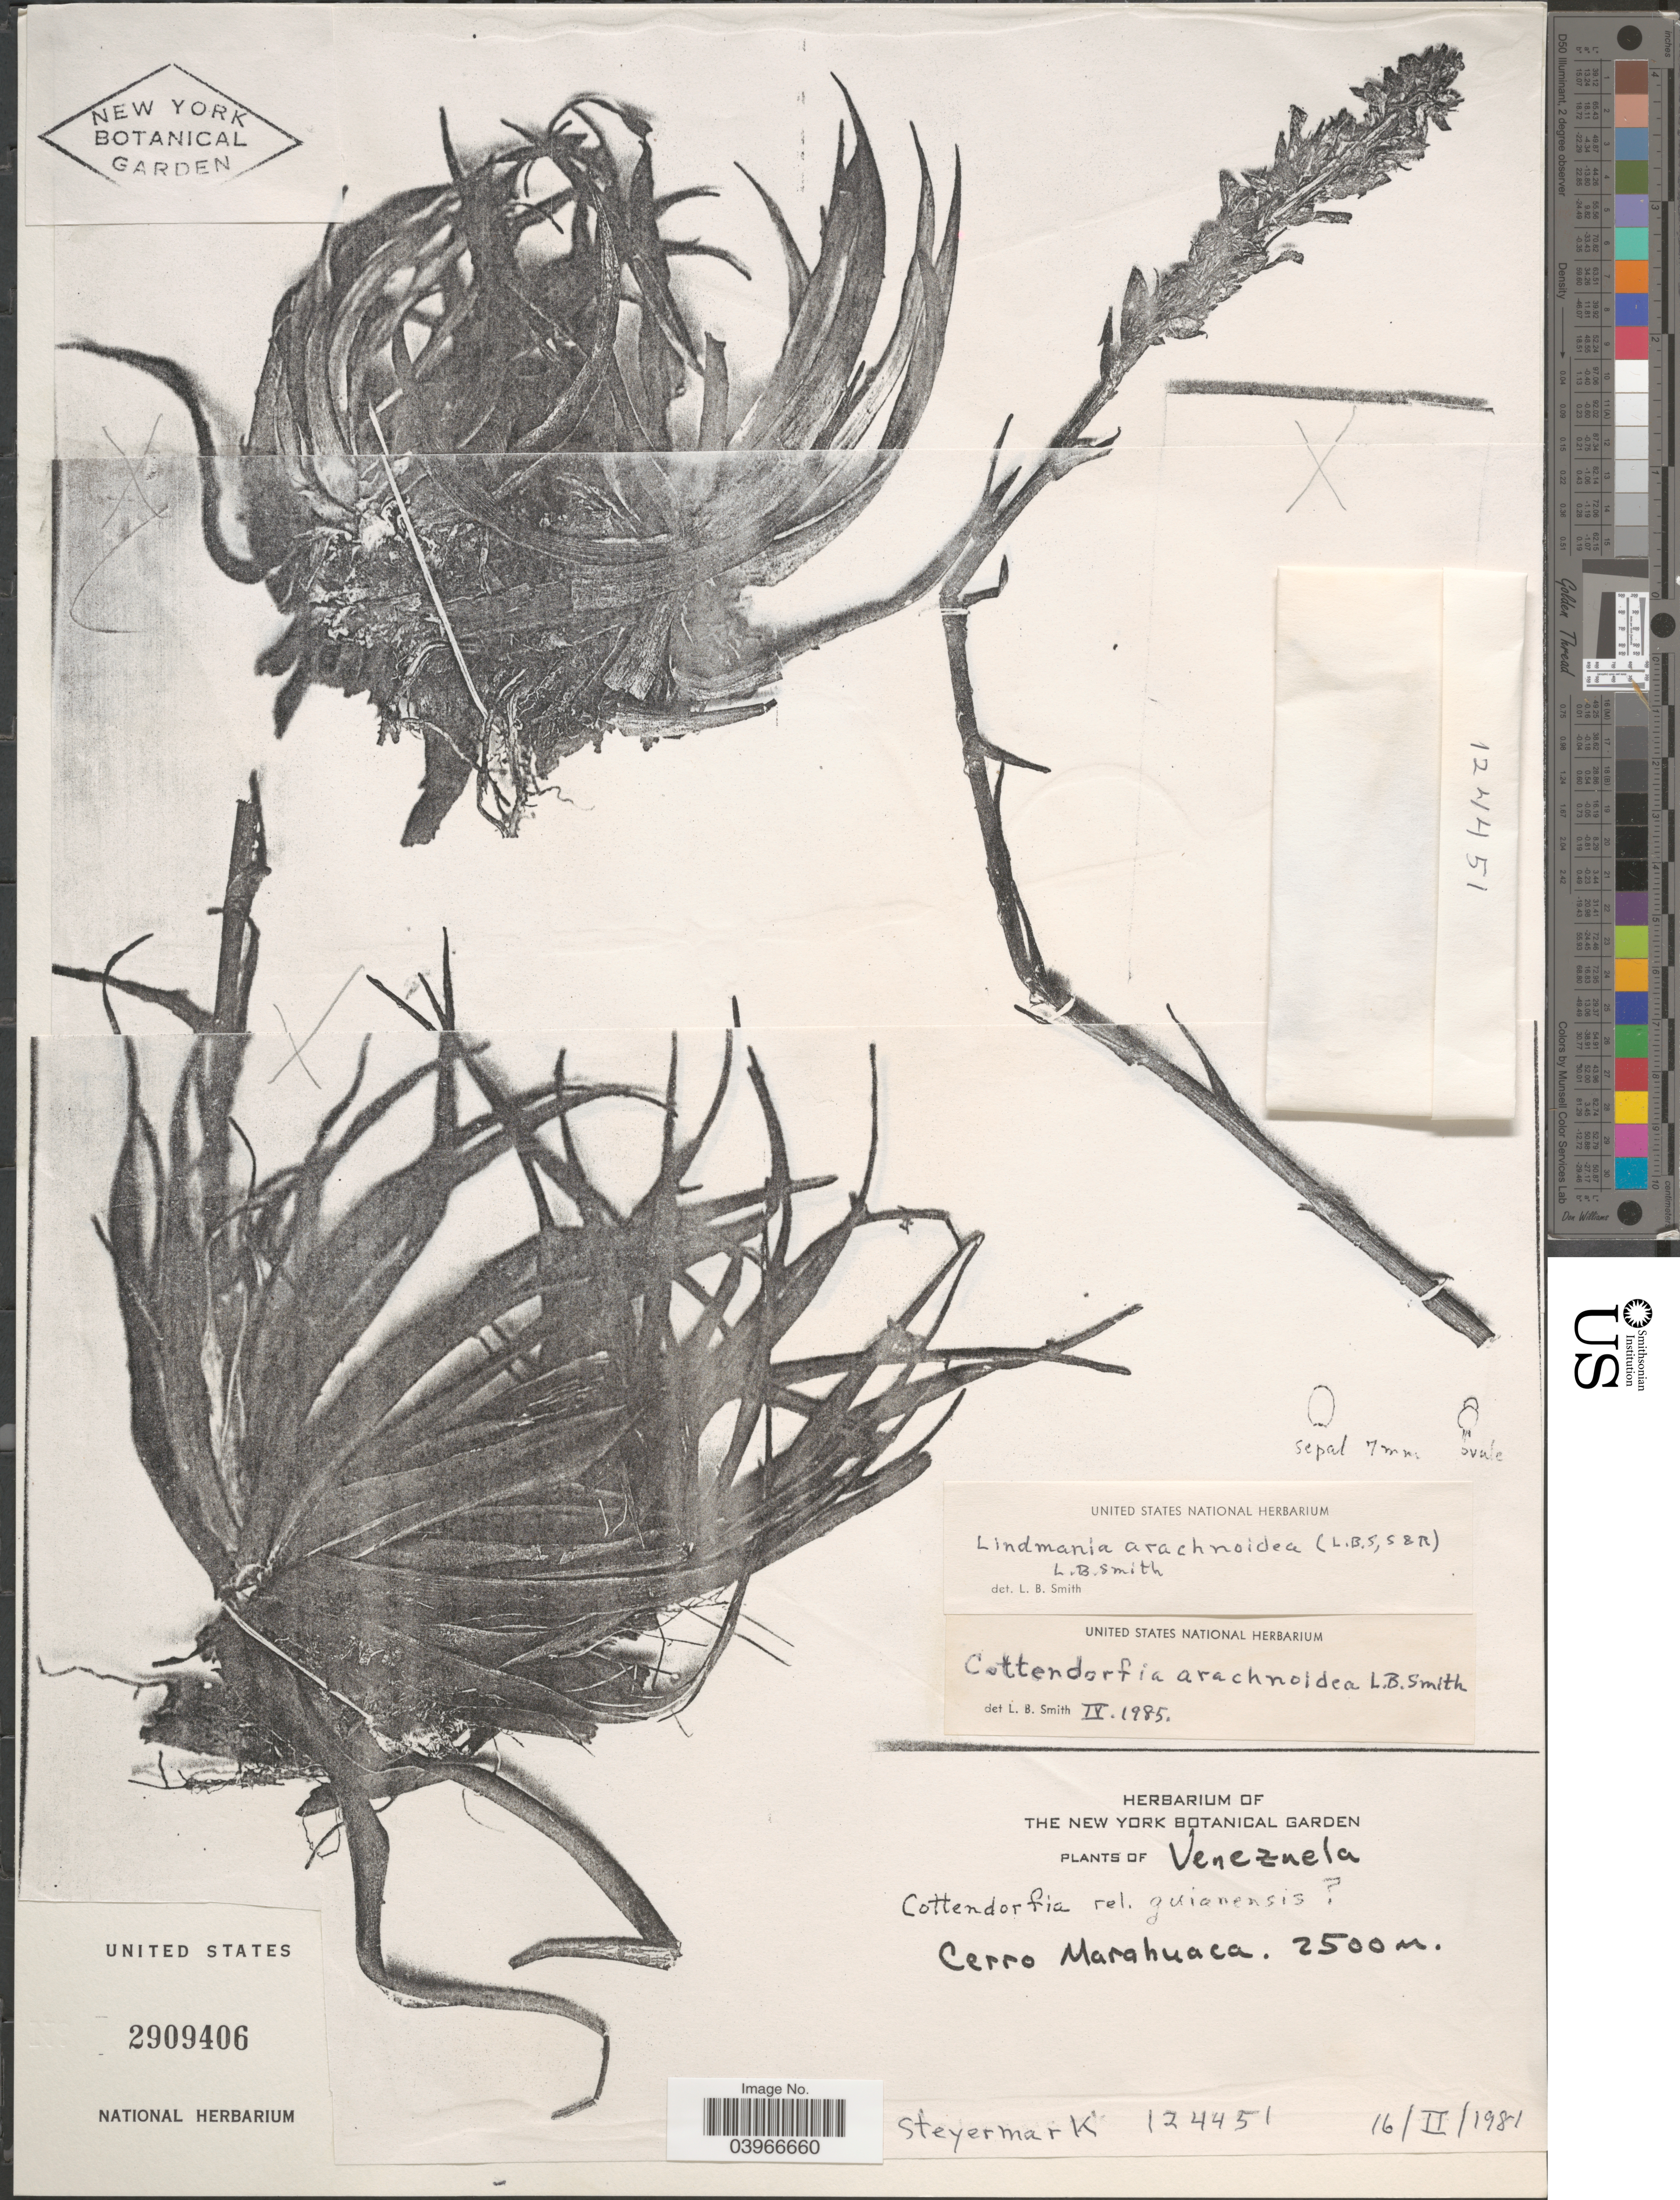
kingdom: Plantae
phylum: Tracheophyta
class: Liliopsida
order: Poales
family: Bromeliaceae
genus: Lindmania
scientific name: Lindmania arachnoidea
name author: (L.B. Sm. et al.) L.B. Sm.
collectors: Steyermark, --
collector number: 124451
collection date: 1981-02-16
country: Venezuela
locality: Cerro Marahuaca.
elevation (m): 2500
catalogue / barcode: US 2909406